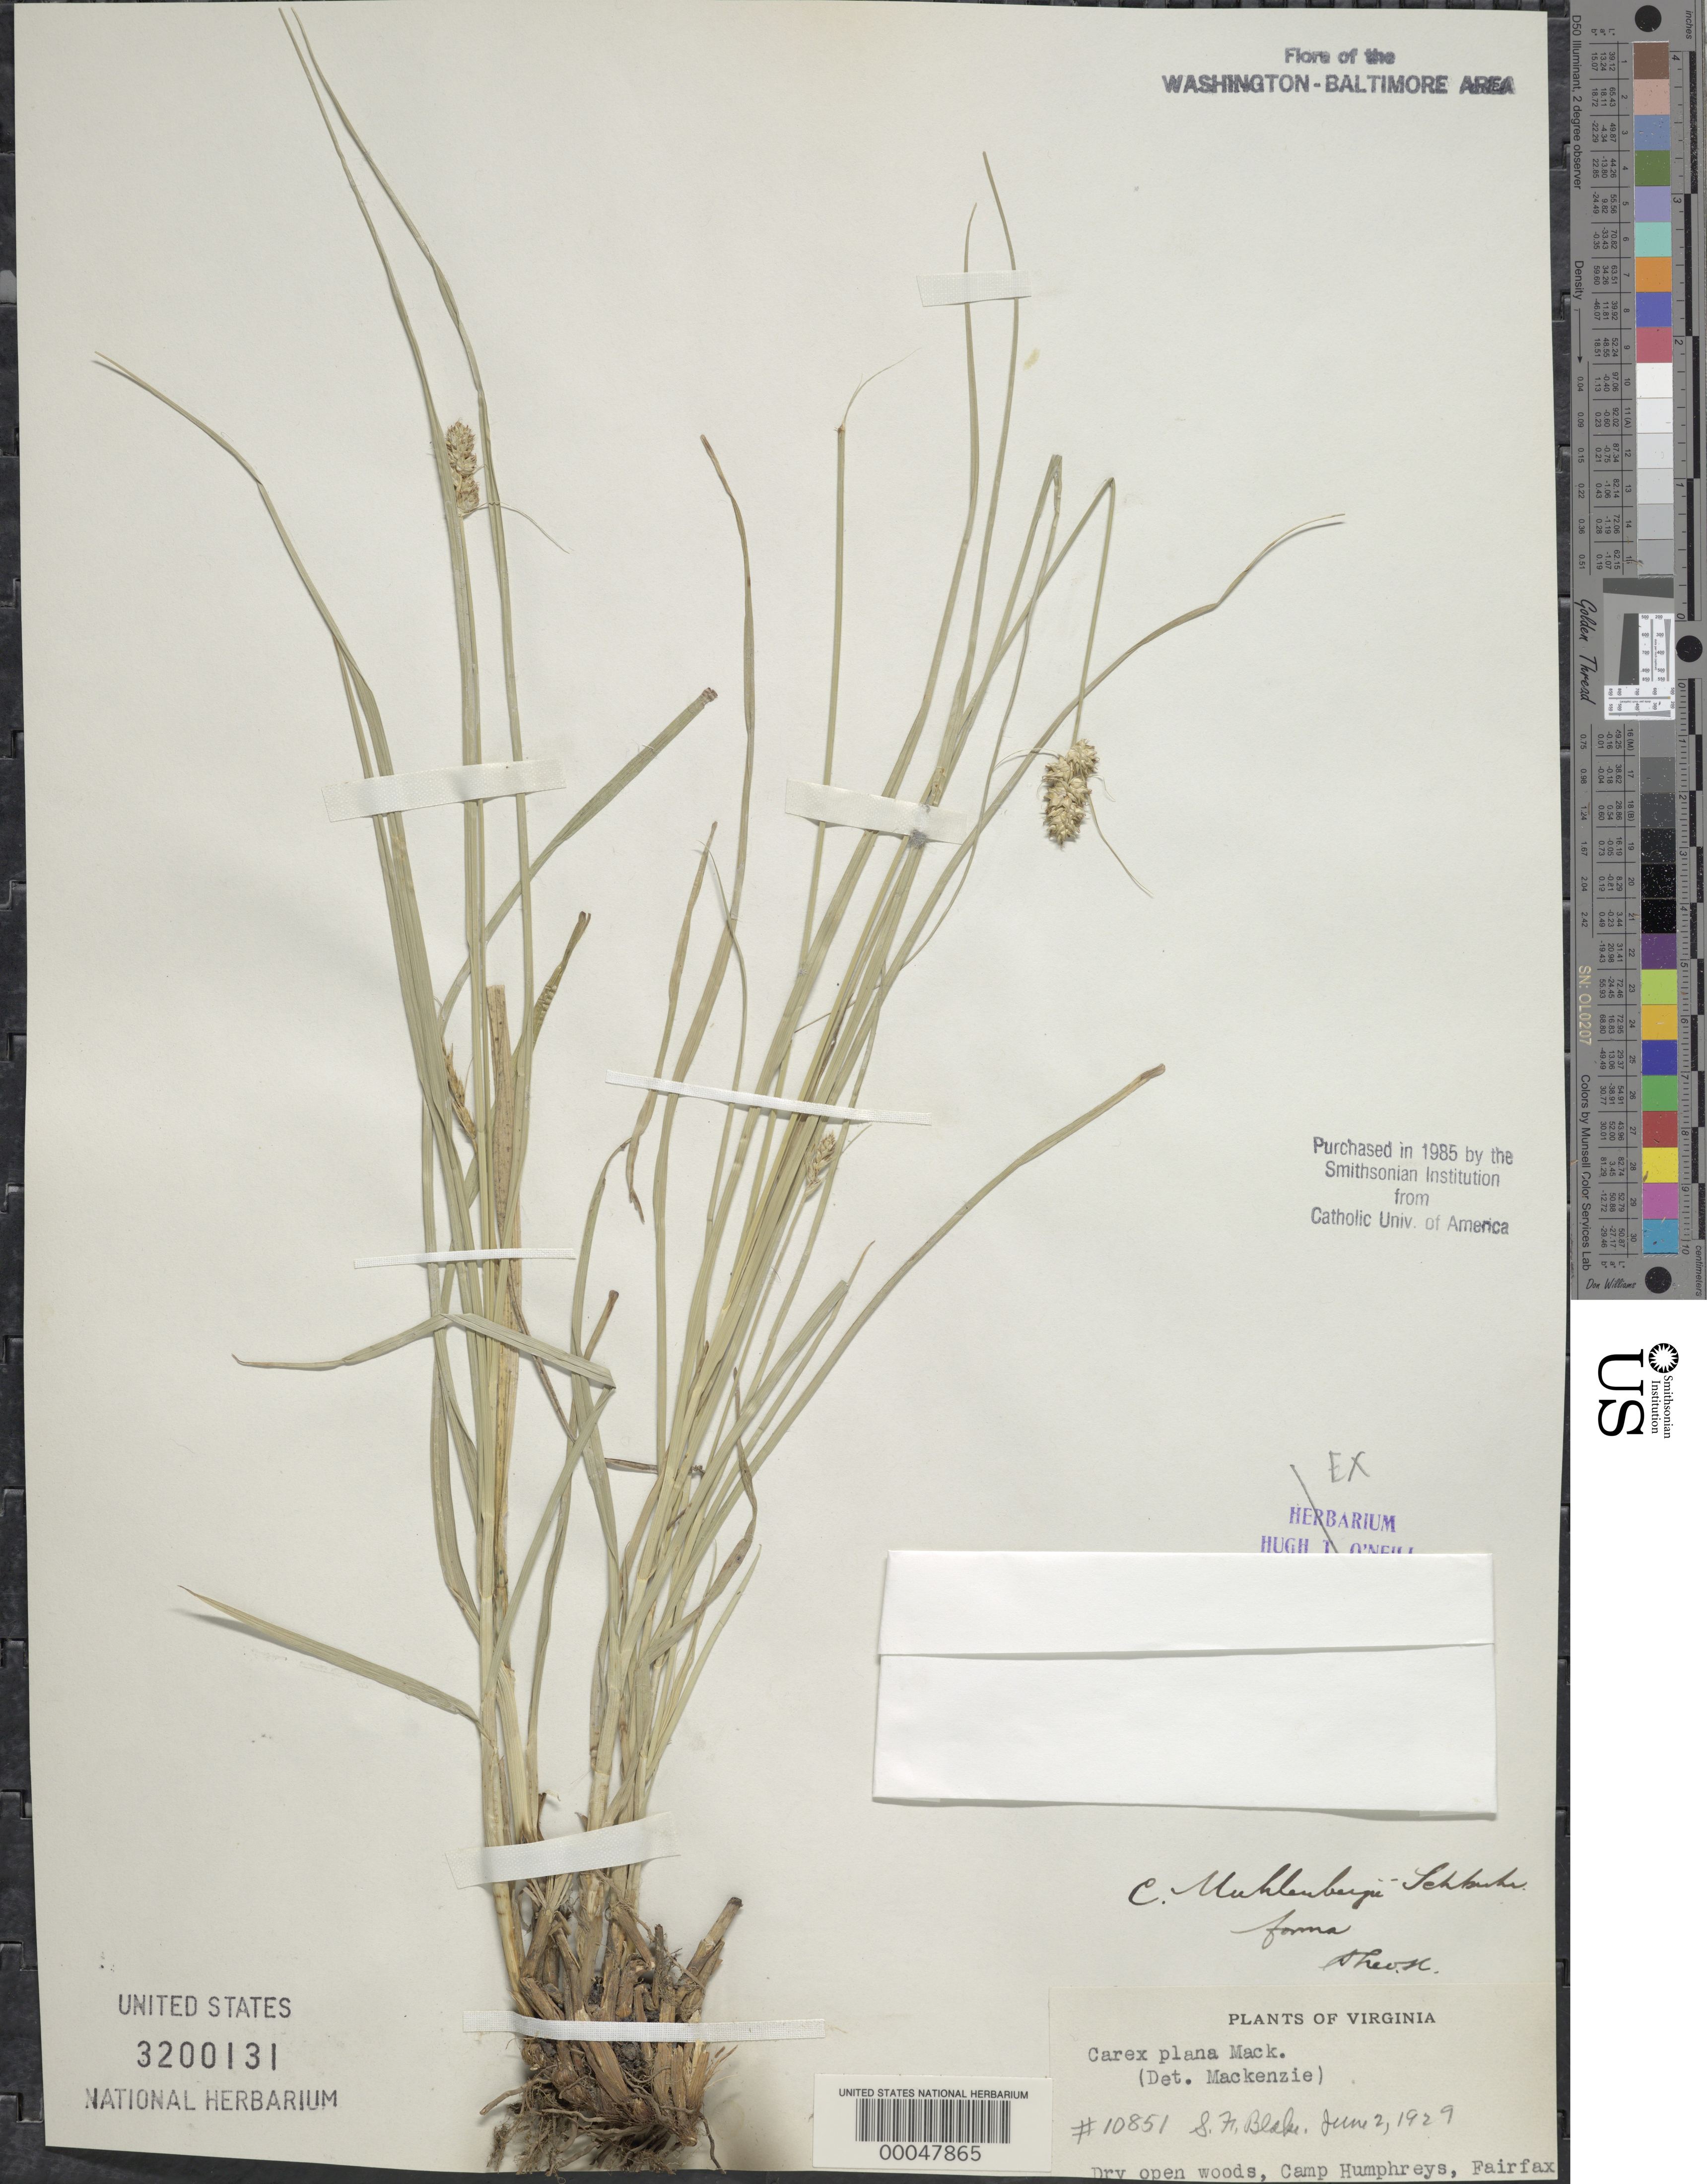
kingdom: Plantae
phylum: Tracheophyta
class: Liliopsida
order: Poales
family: Cyperaceae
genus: Carex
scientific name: Carex muehlenbergii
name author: Willd.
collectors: S. Blake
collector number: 10851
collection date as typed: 02 Jun 1929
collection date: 1929-06-02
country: United States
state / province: Virginia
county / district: Fairfax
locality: Camp Humphreys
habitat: Dry open woods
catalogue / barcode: US 3200131